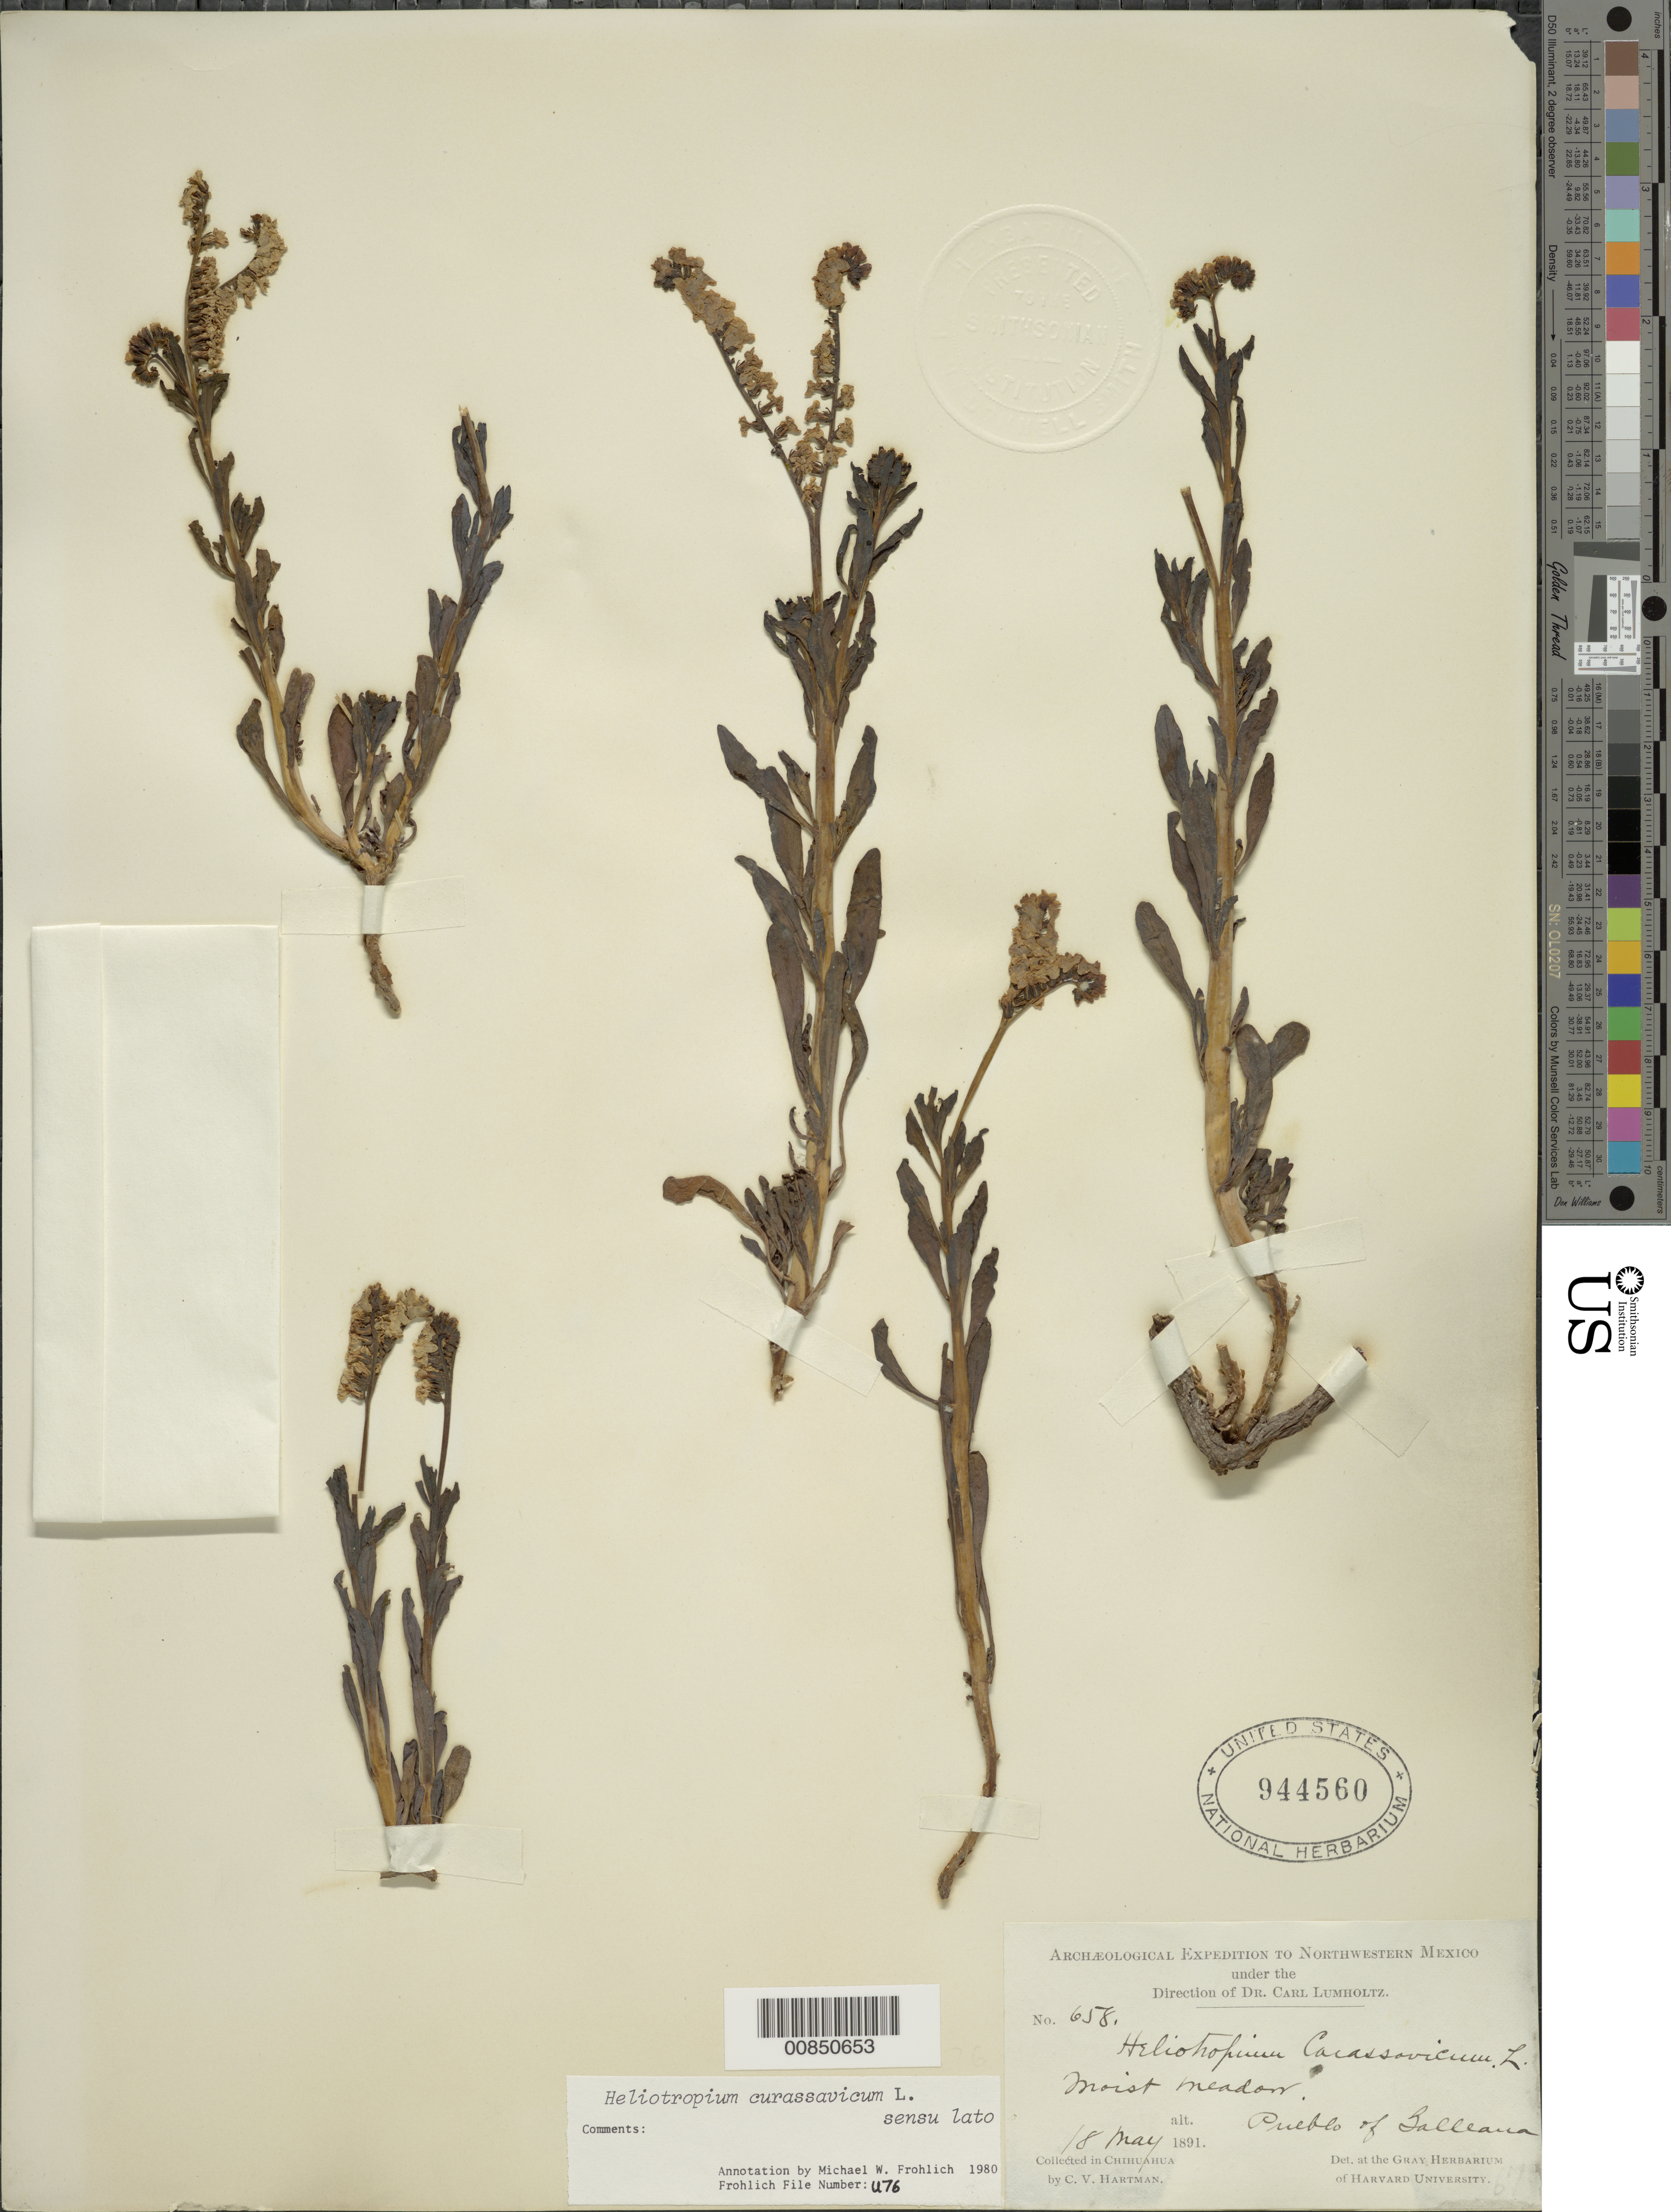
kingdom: Plantae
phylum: Tracheophyta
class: Magnoliopsida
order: Boraginales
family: Heliotropiaceae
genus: Heliotropium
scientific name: Heliotropium curassavicum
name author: L.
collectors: C. V. Hartman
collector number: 658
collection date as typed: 18 May 1891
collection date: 1891-05-18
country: Mexico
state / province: Chihuahua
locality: Pueblo of Galleana. Chihuahua.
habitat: Moist meadow.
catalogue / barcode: US 944560